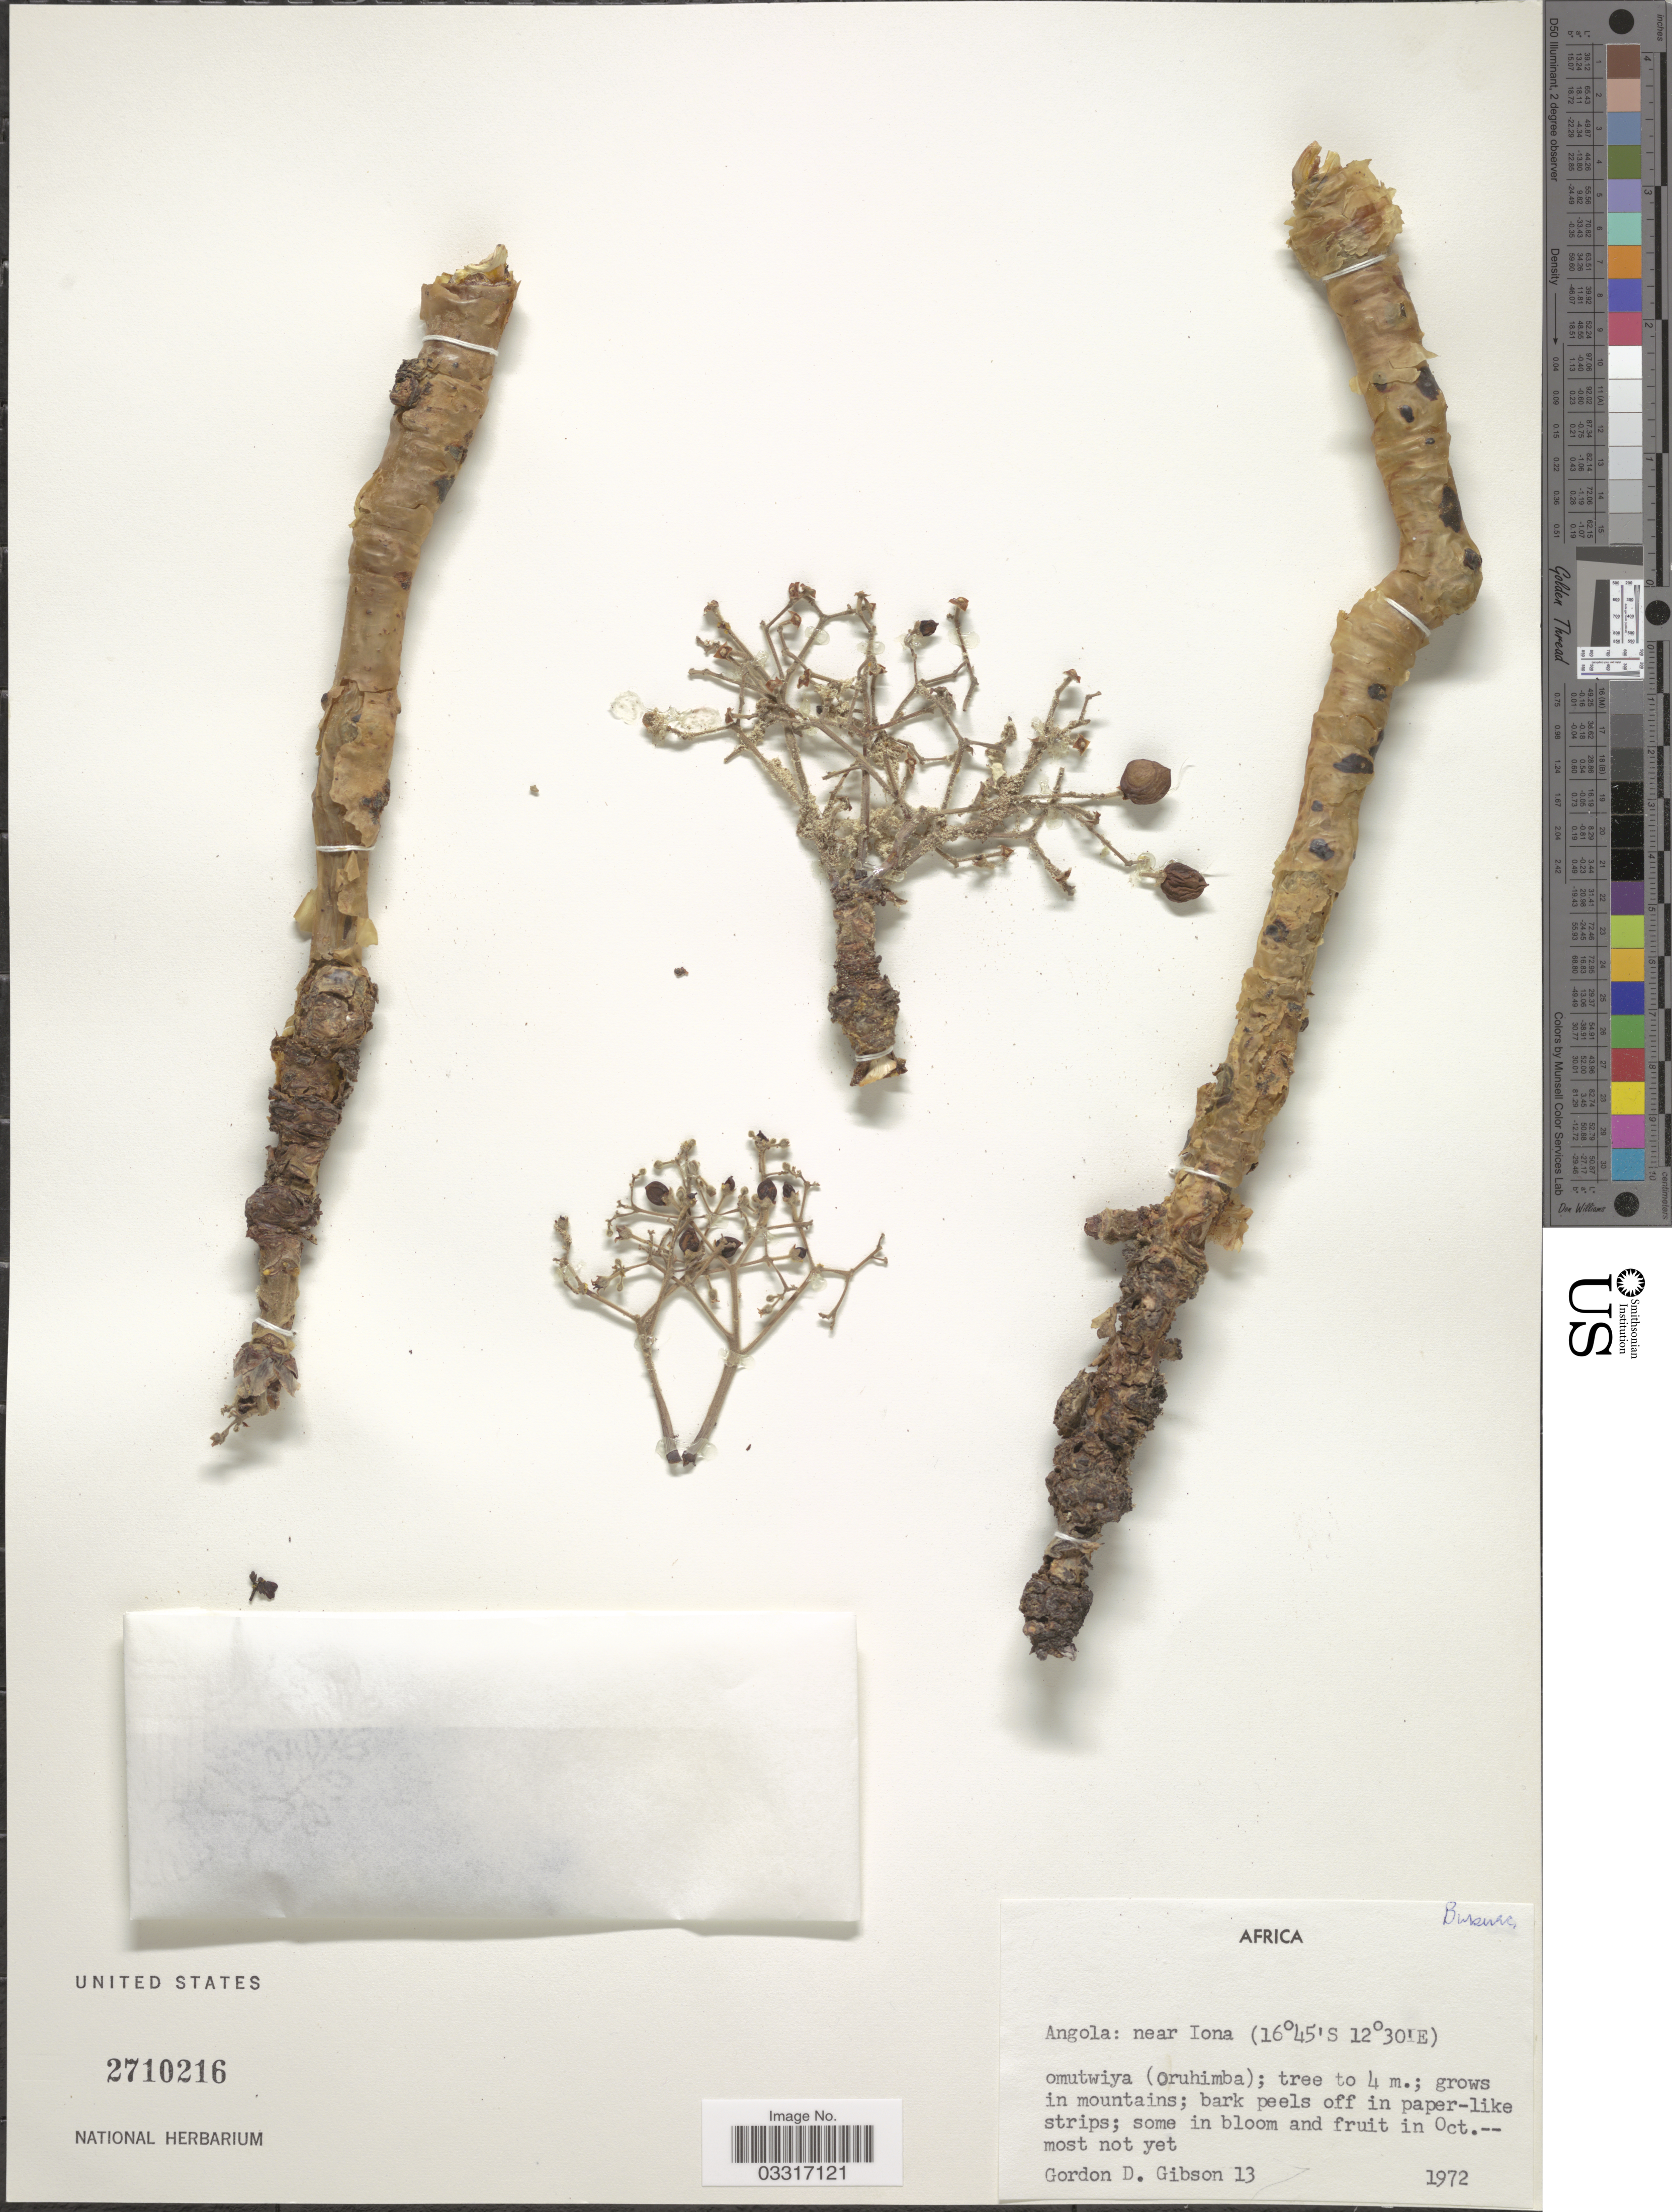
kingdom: Plantae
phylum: Tracheophyta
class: Magnoliopsida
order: Sapindales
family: Burseraceae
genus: Commiphora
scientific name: Commiphora sp.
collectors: G. D. Gibson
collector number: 13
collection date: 1972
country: Angola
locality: Near Iona.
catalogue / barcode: US 2710216